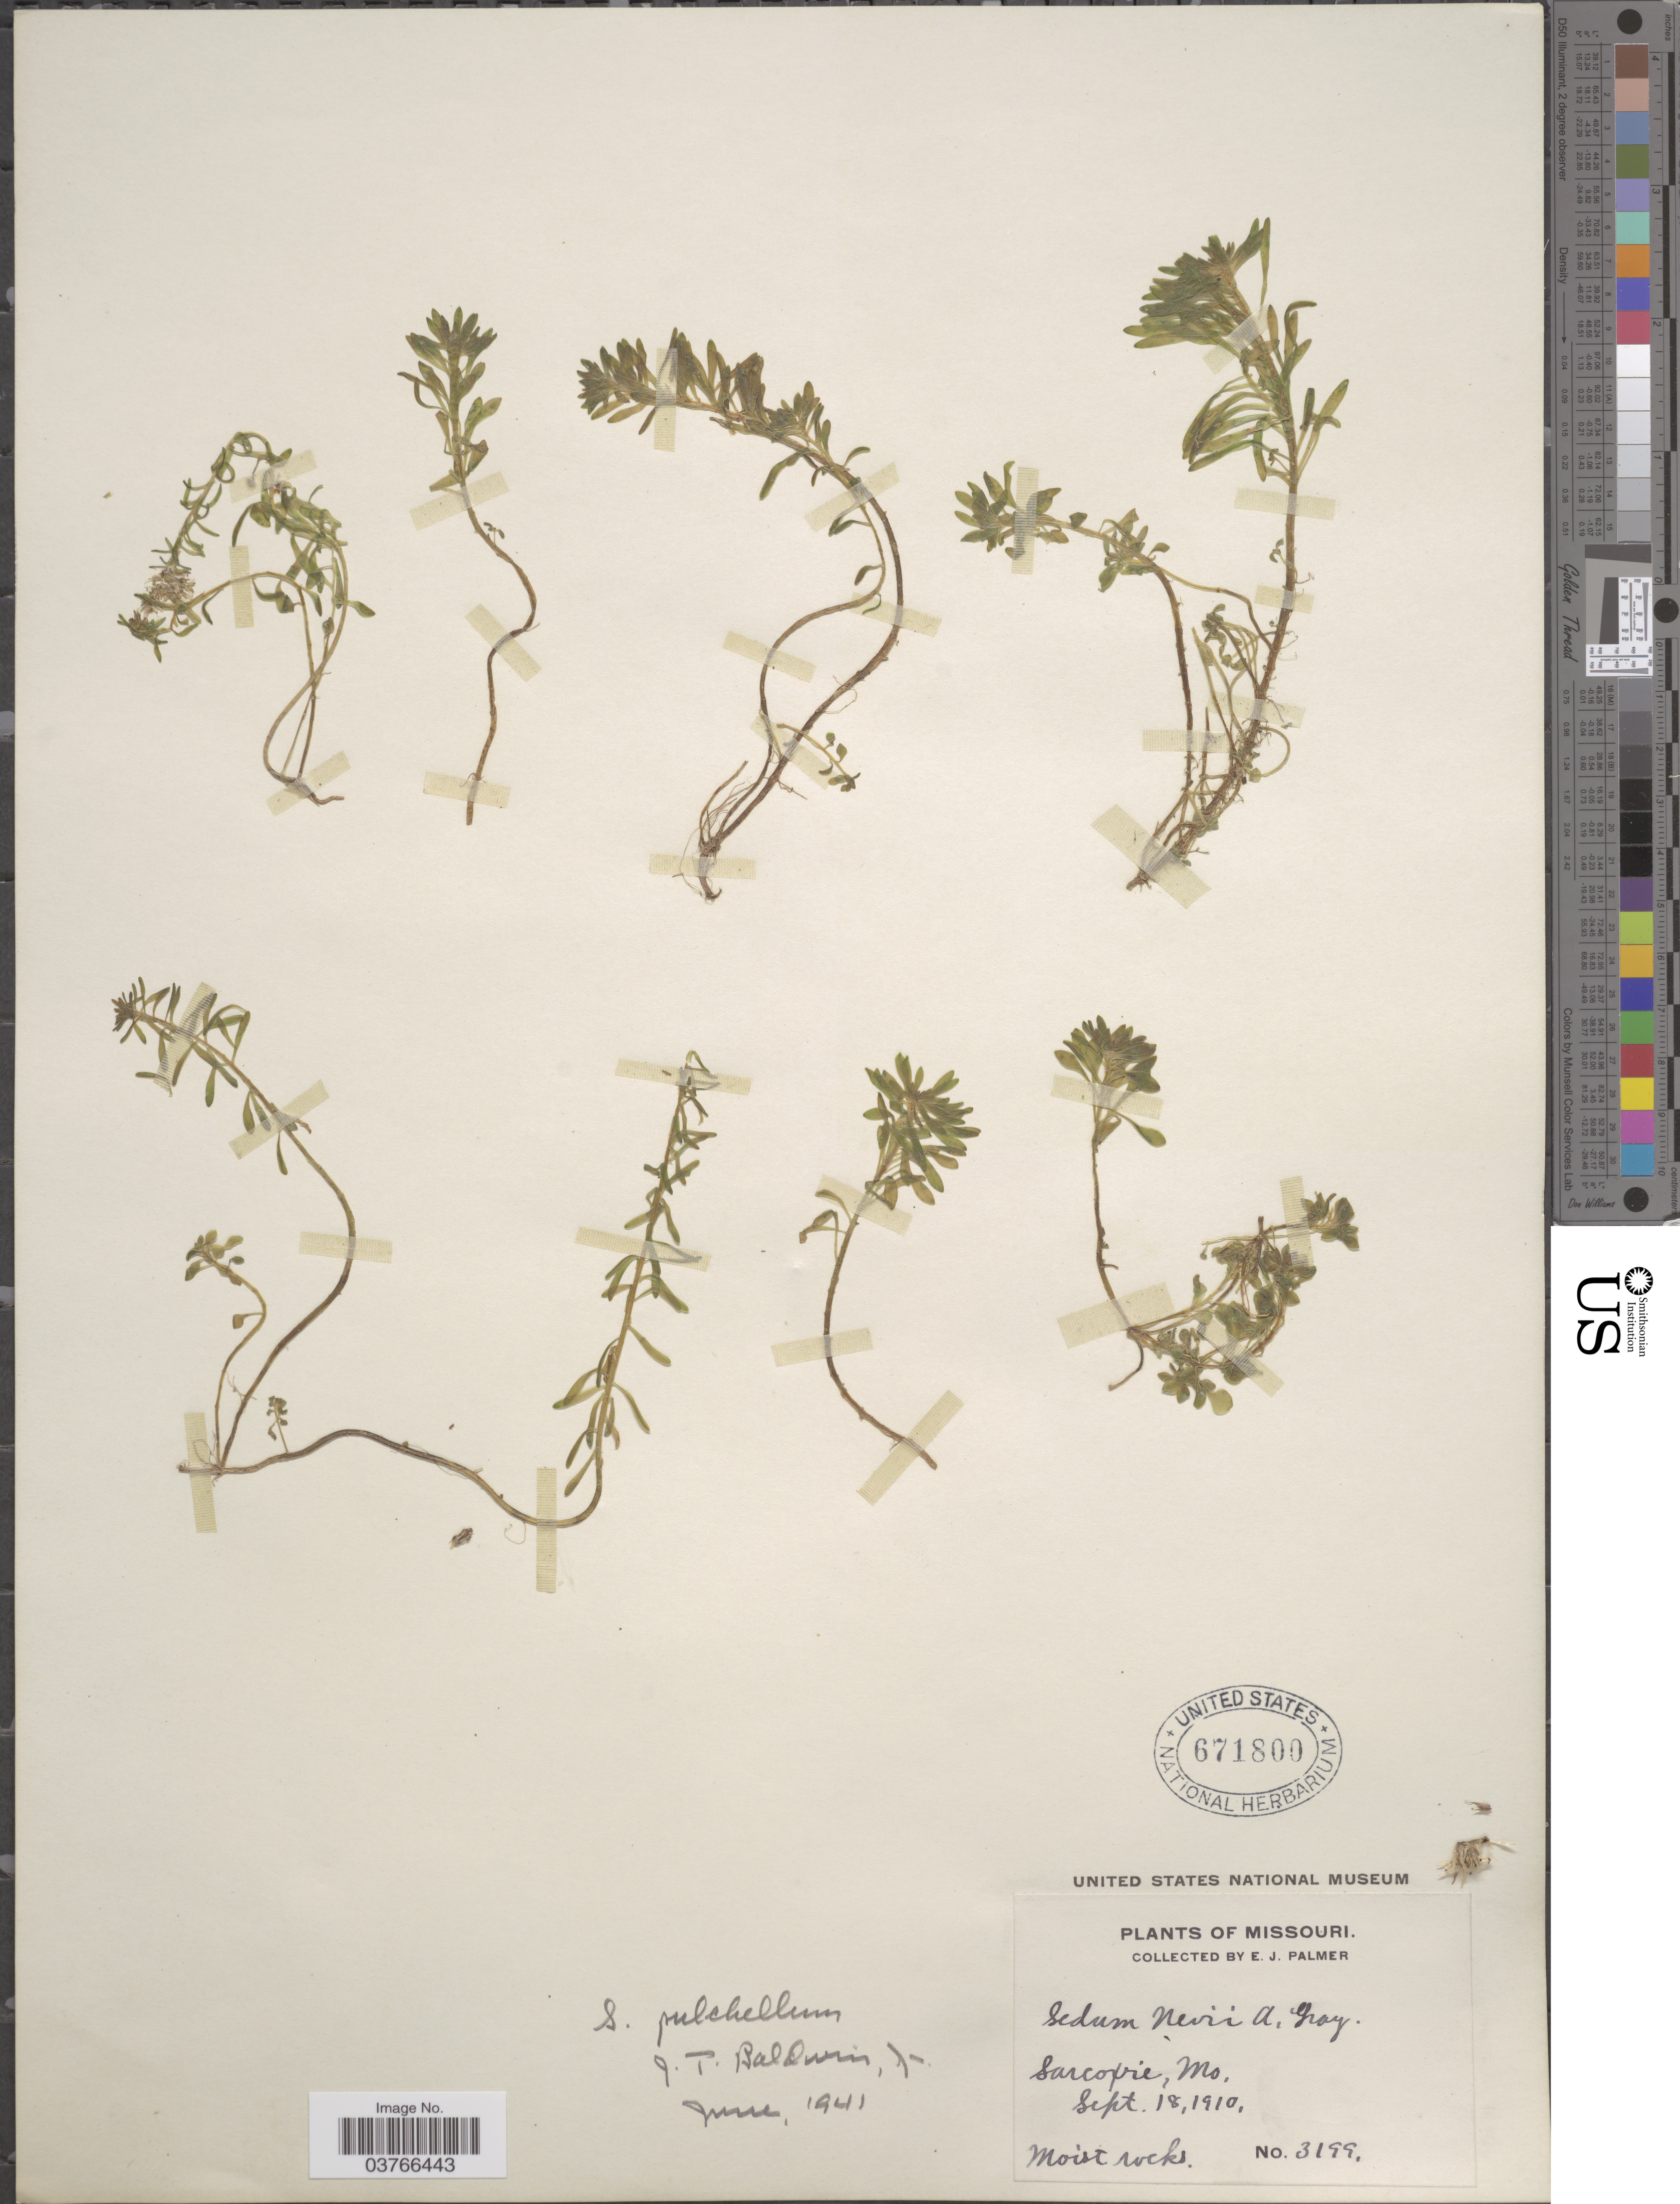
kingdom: Plantae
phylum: Tracheophyta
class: Magnoliopsida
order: Saxifragales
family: Crassulaceae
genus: Sedum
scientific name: Sedum pulchellum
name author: Michx.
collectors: E. J. Palmer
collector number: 3199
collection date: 1910-09-18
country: United States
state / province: Missouri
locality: Sarcoxie.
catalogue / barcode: US 671800